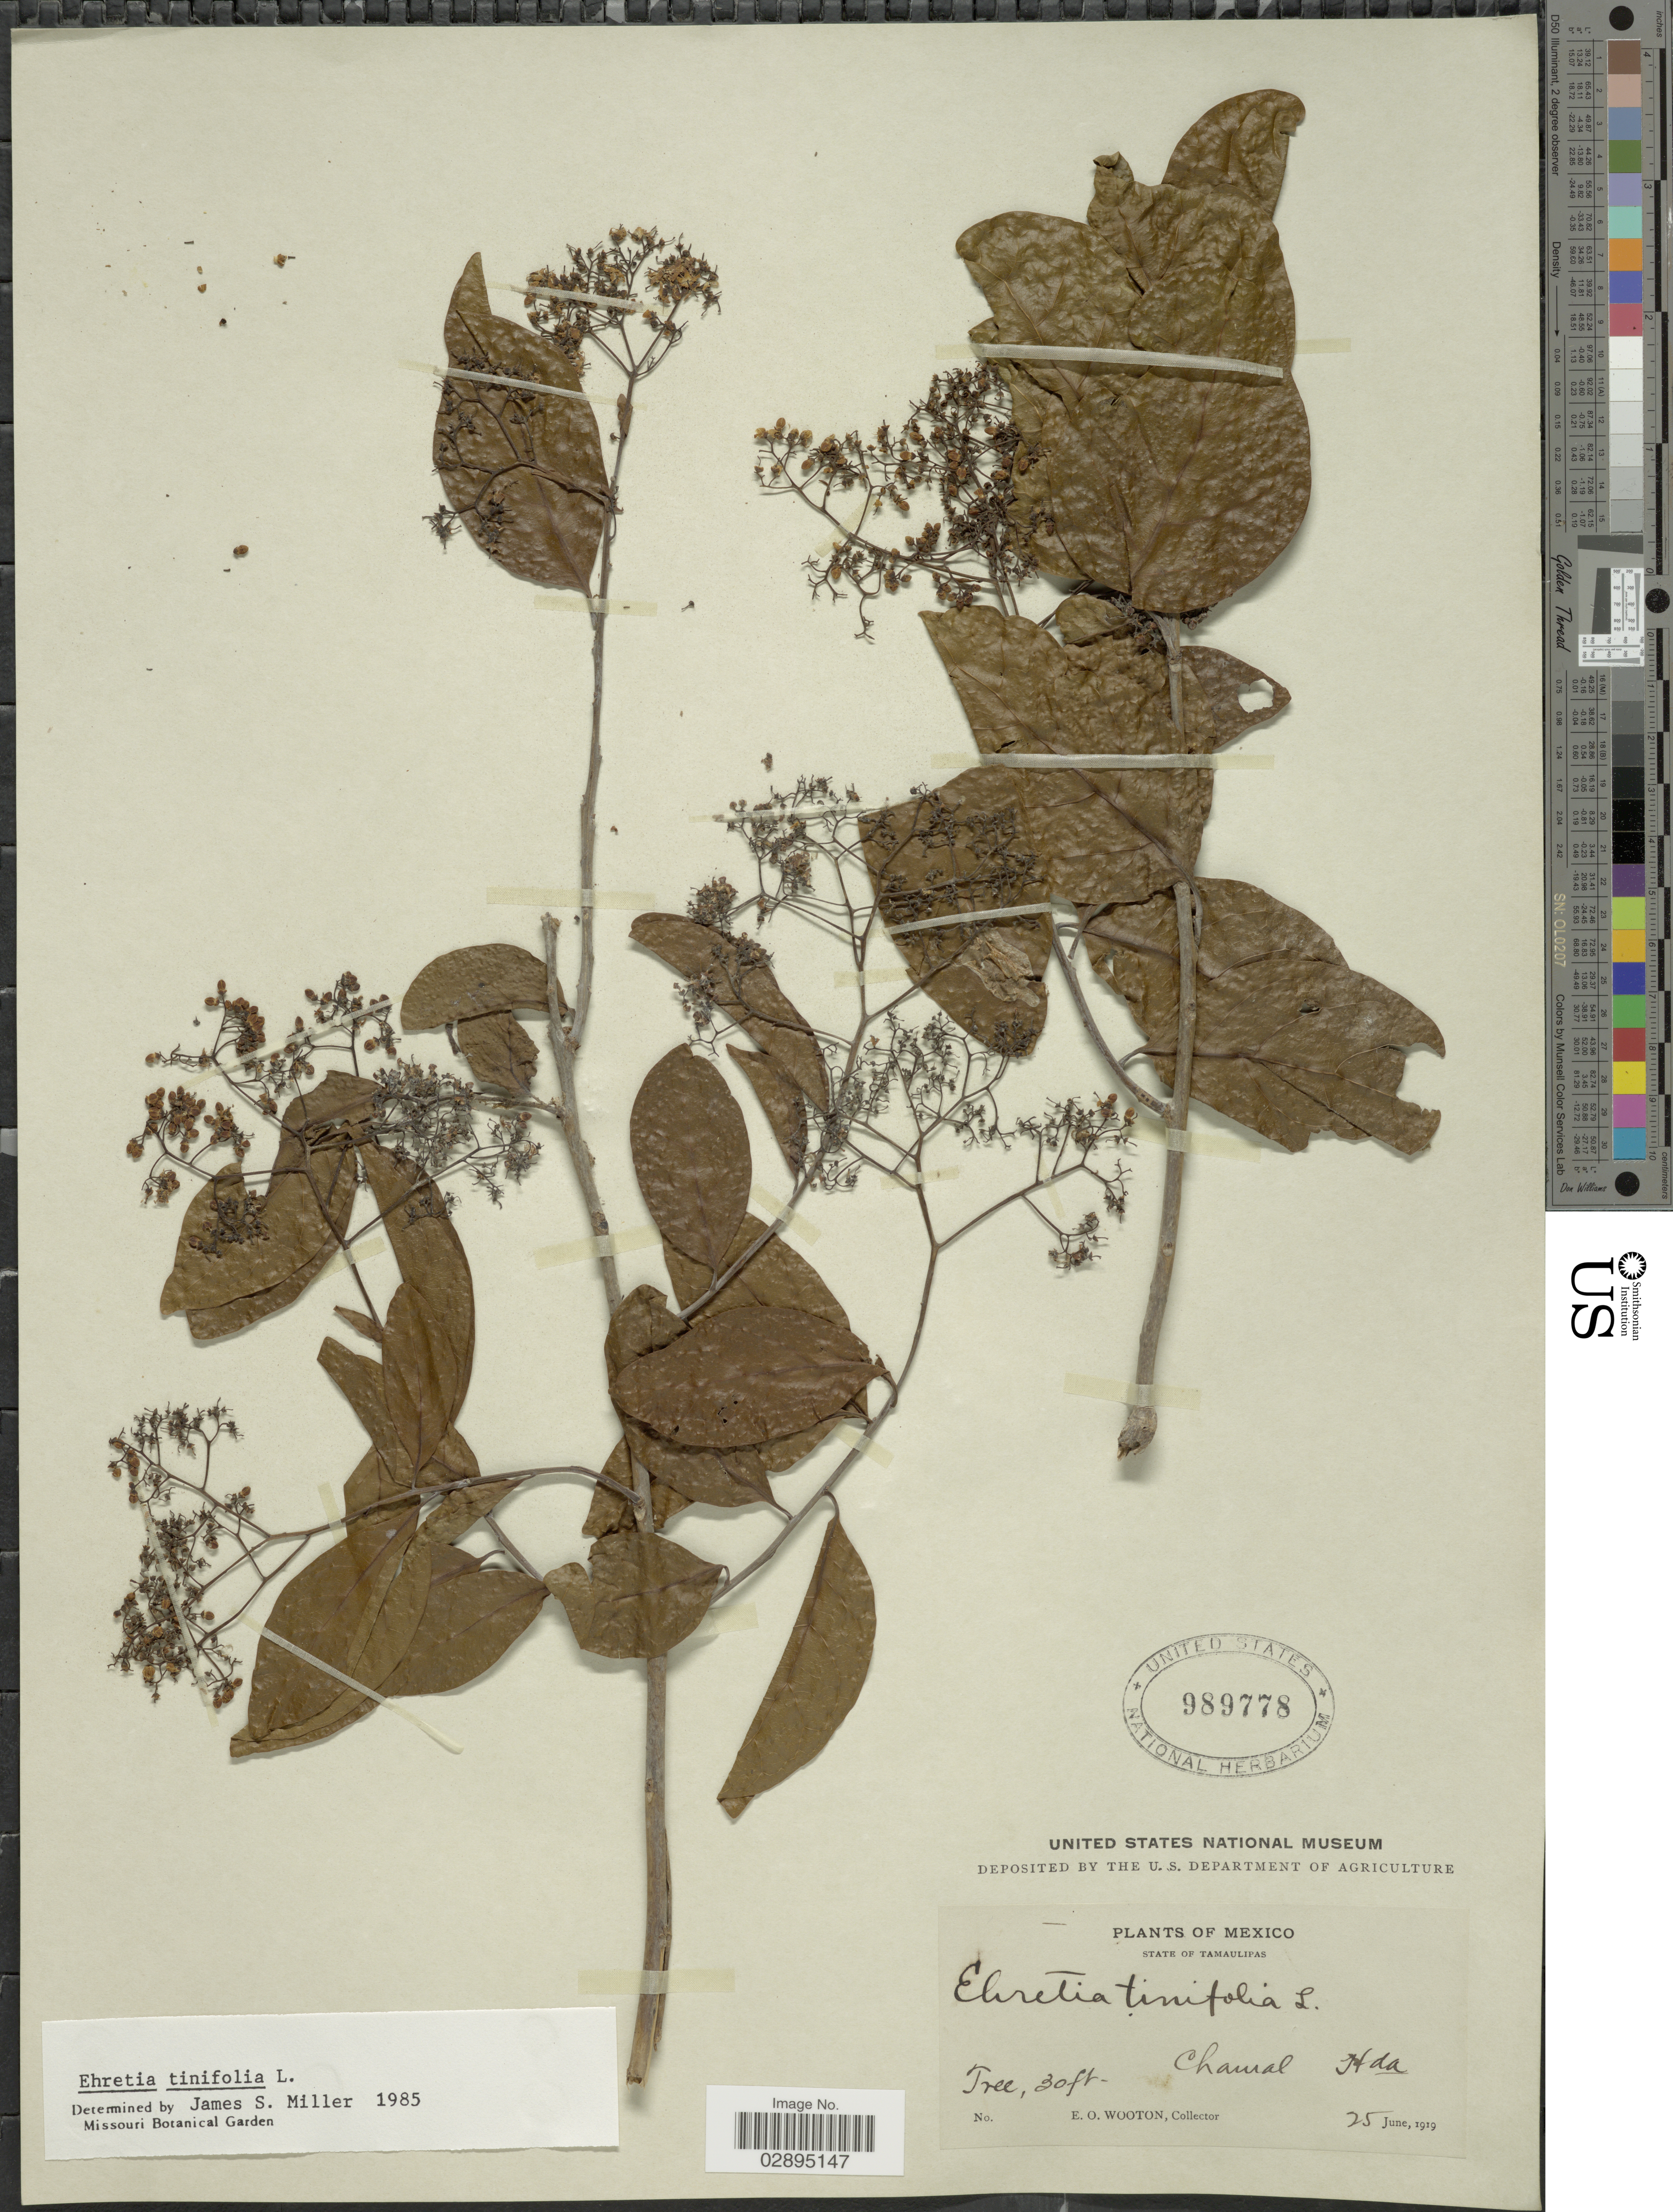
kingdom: Plantae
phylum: Tracheophyta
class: Magnoliopsida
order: Boraginales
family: Ehretiaceae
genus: Ehretia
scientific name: Ehretia tinifolia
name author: L.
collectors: E. O. Wooton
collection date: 1919-06-25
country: Mexico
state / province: Tamaulipas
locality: Chamal Hda.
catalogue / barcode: US 989778